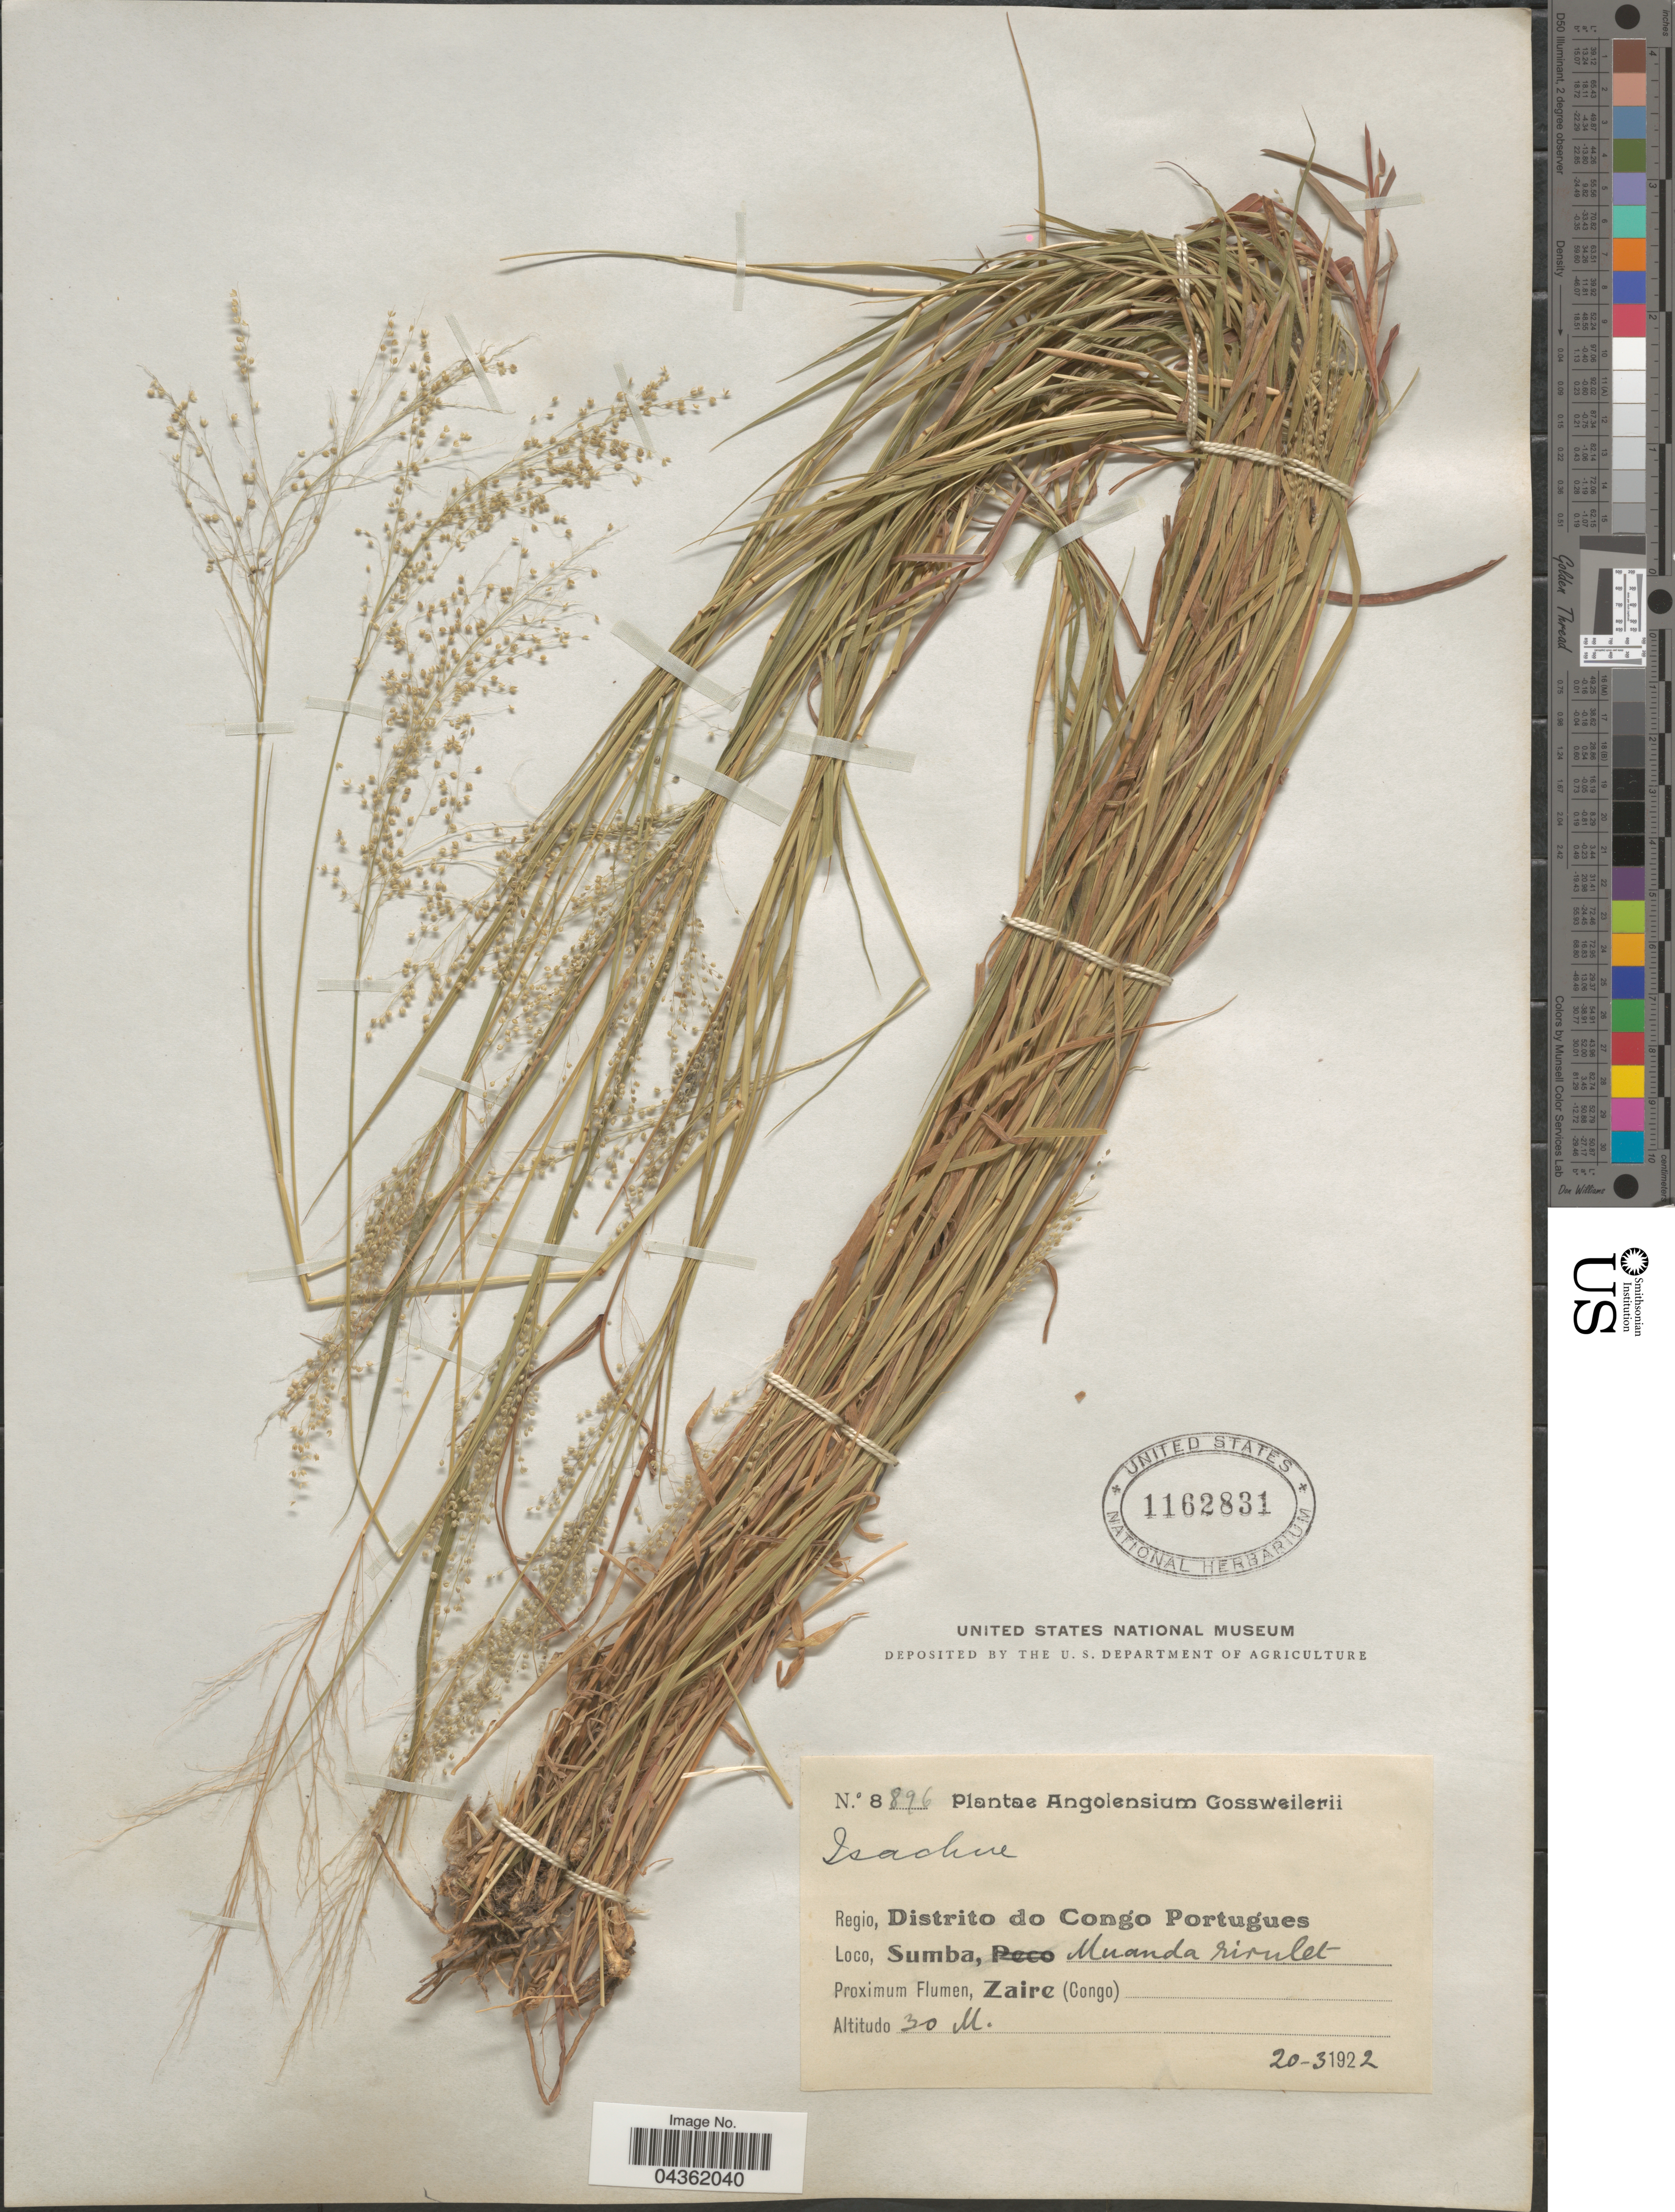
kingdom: Plantae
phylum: Tracheophyta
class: Liliopsida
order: Poales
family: Poaceae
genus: Isachne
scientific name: Isachne sp.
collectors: -. Gossweiler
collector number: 8896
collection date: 1922-03-20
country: Angola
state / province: Zaire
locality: Regio, Distrito do Congo Portugues. Sumba, Muanda rivulet. Proximum Flumen, Zaire (Congo).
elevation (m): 30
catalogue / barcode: US 1162831